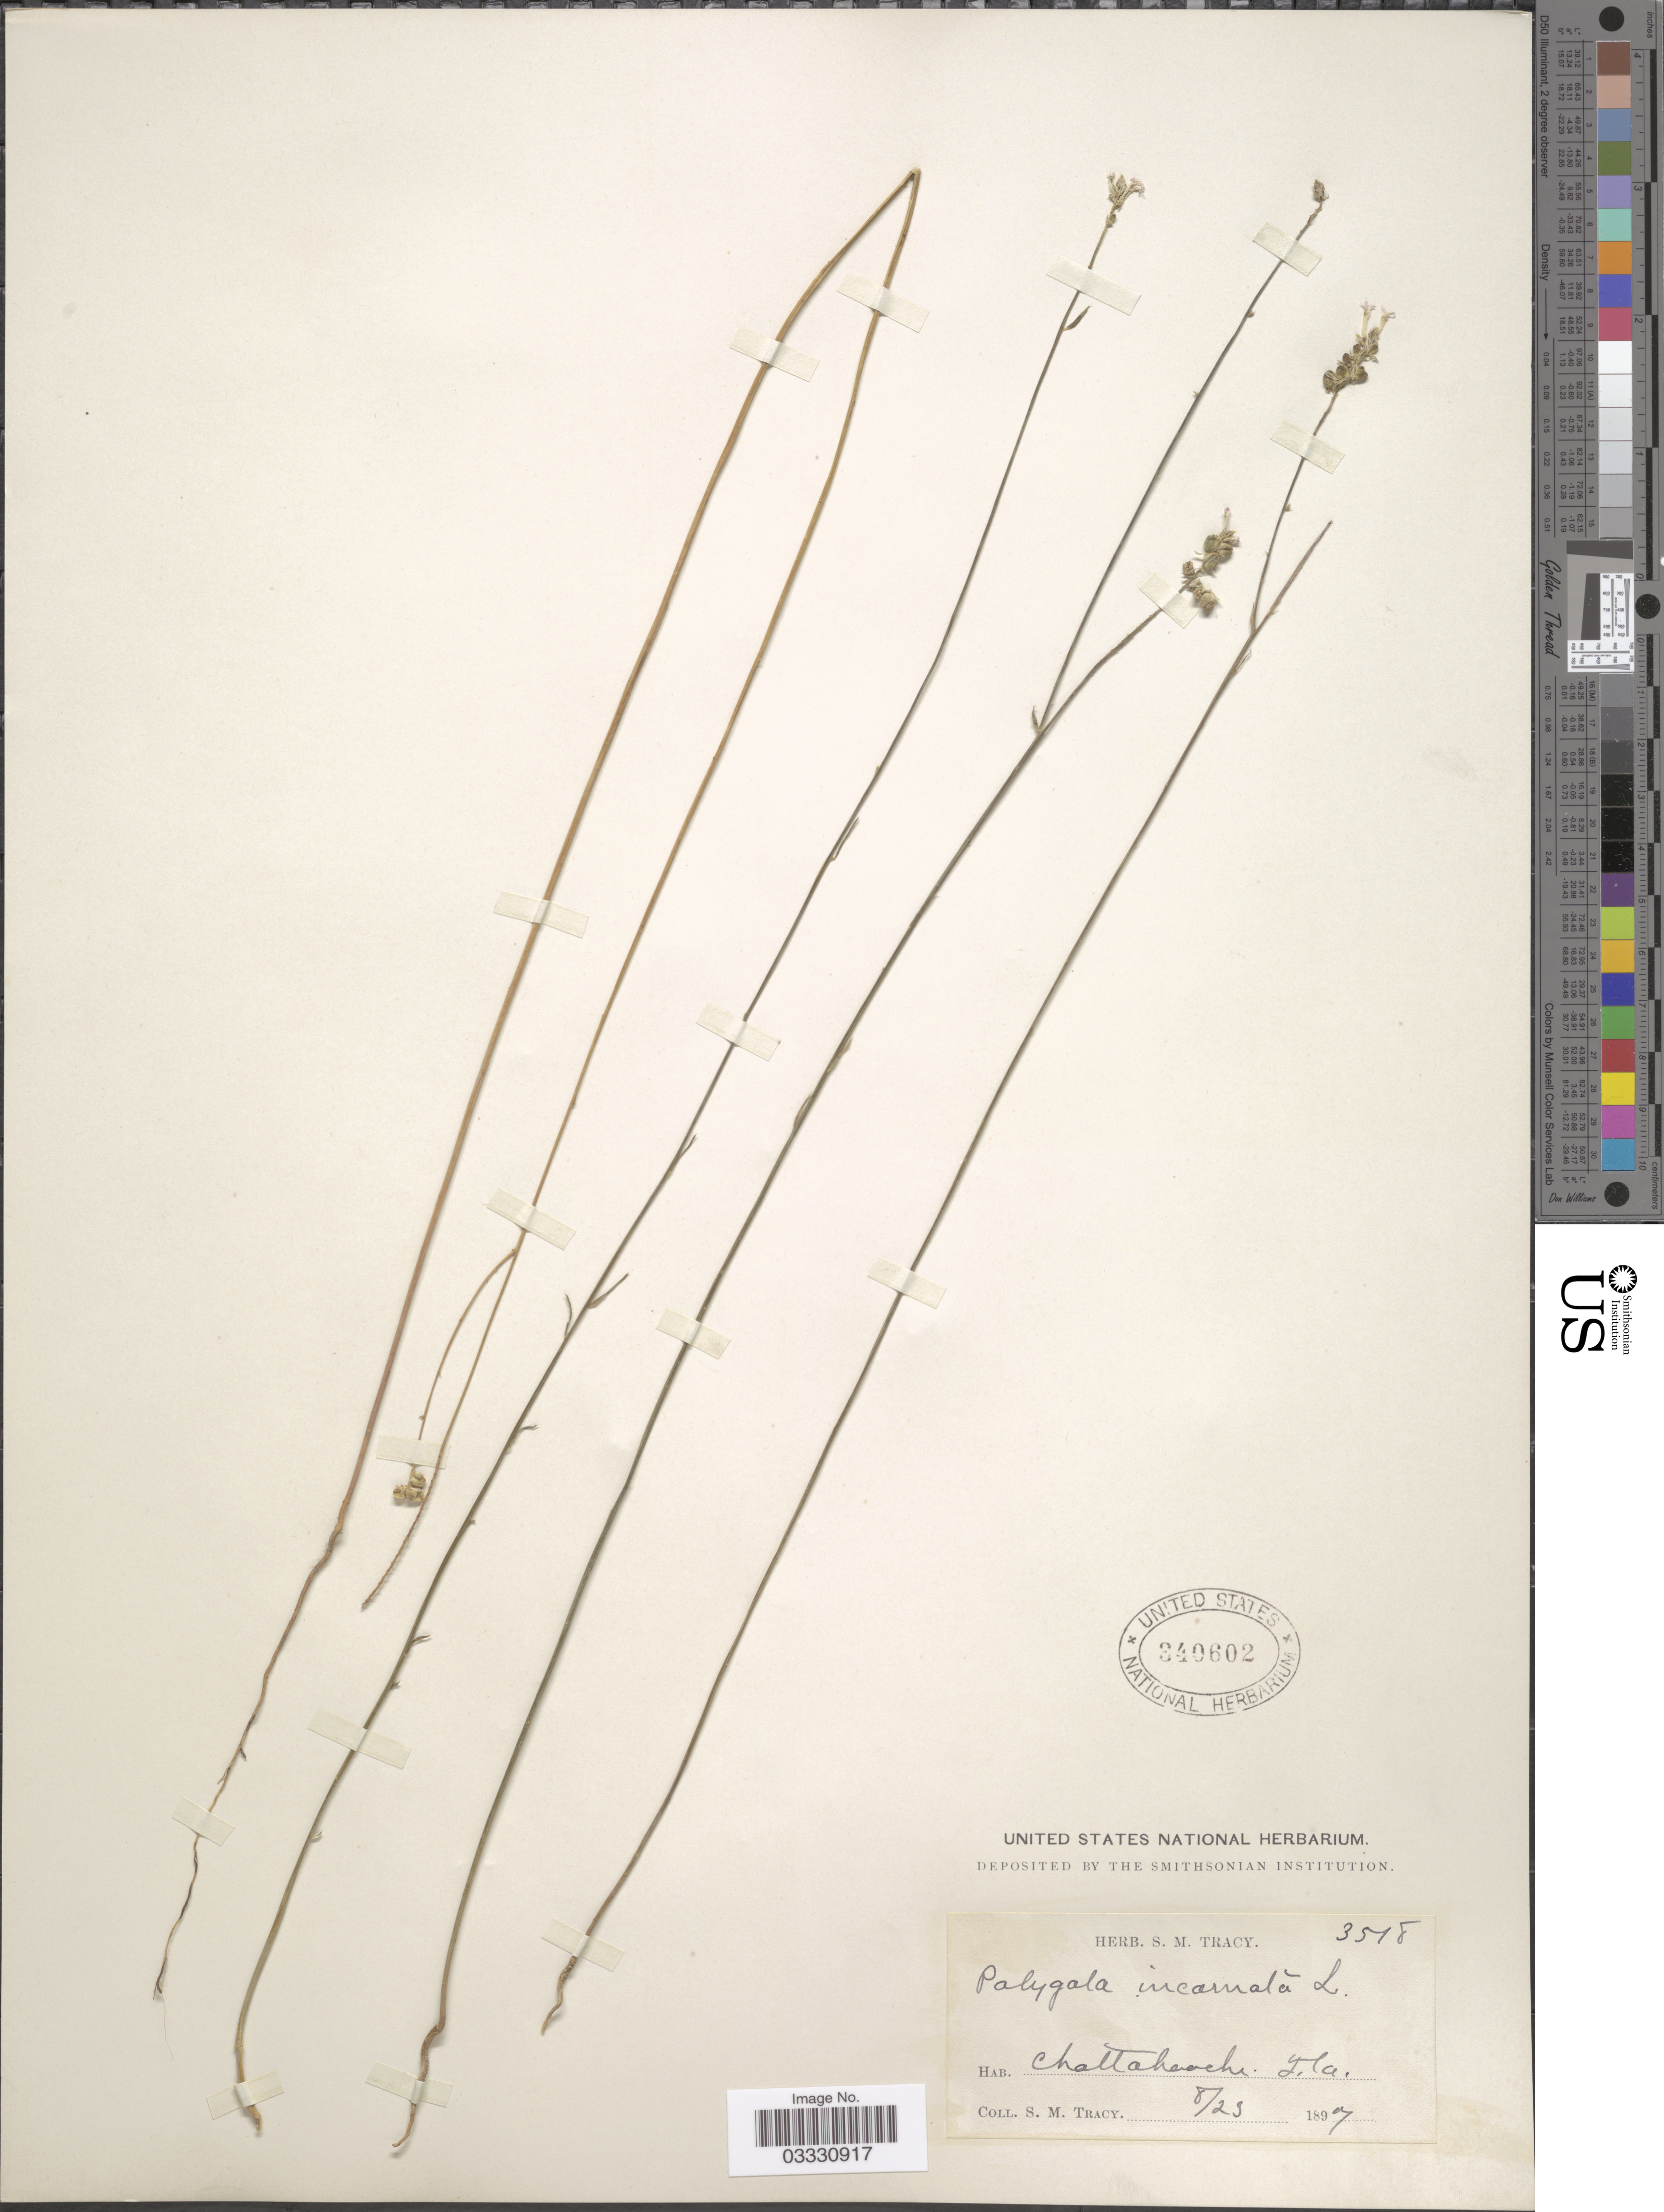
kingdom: Plantae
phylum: Tracheophyta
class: Magnoliopsida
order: Fabales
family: Polygalaceae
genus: Polygala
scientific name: Polygala incarnata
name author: L.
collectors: S. M. Tracy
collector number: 3518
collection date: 1897-08-23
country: United States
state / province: Florida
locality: Chattahooche.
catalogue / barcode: US 340602